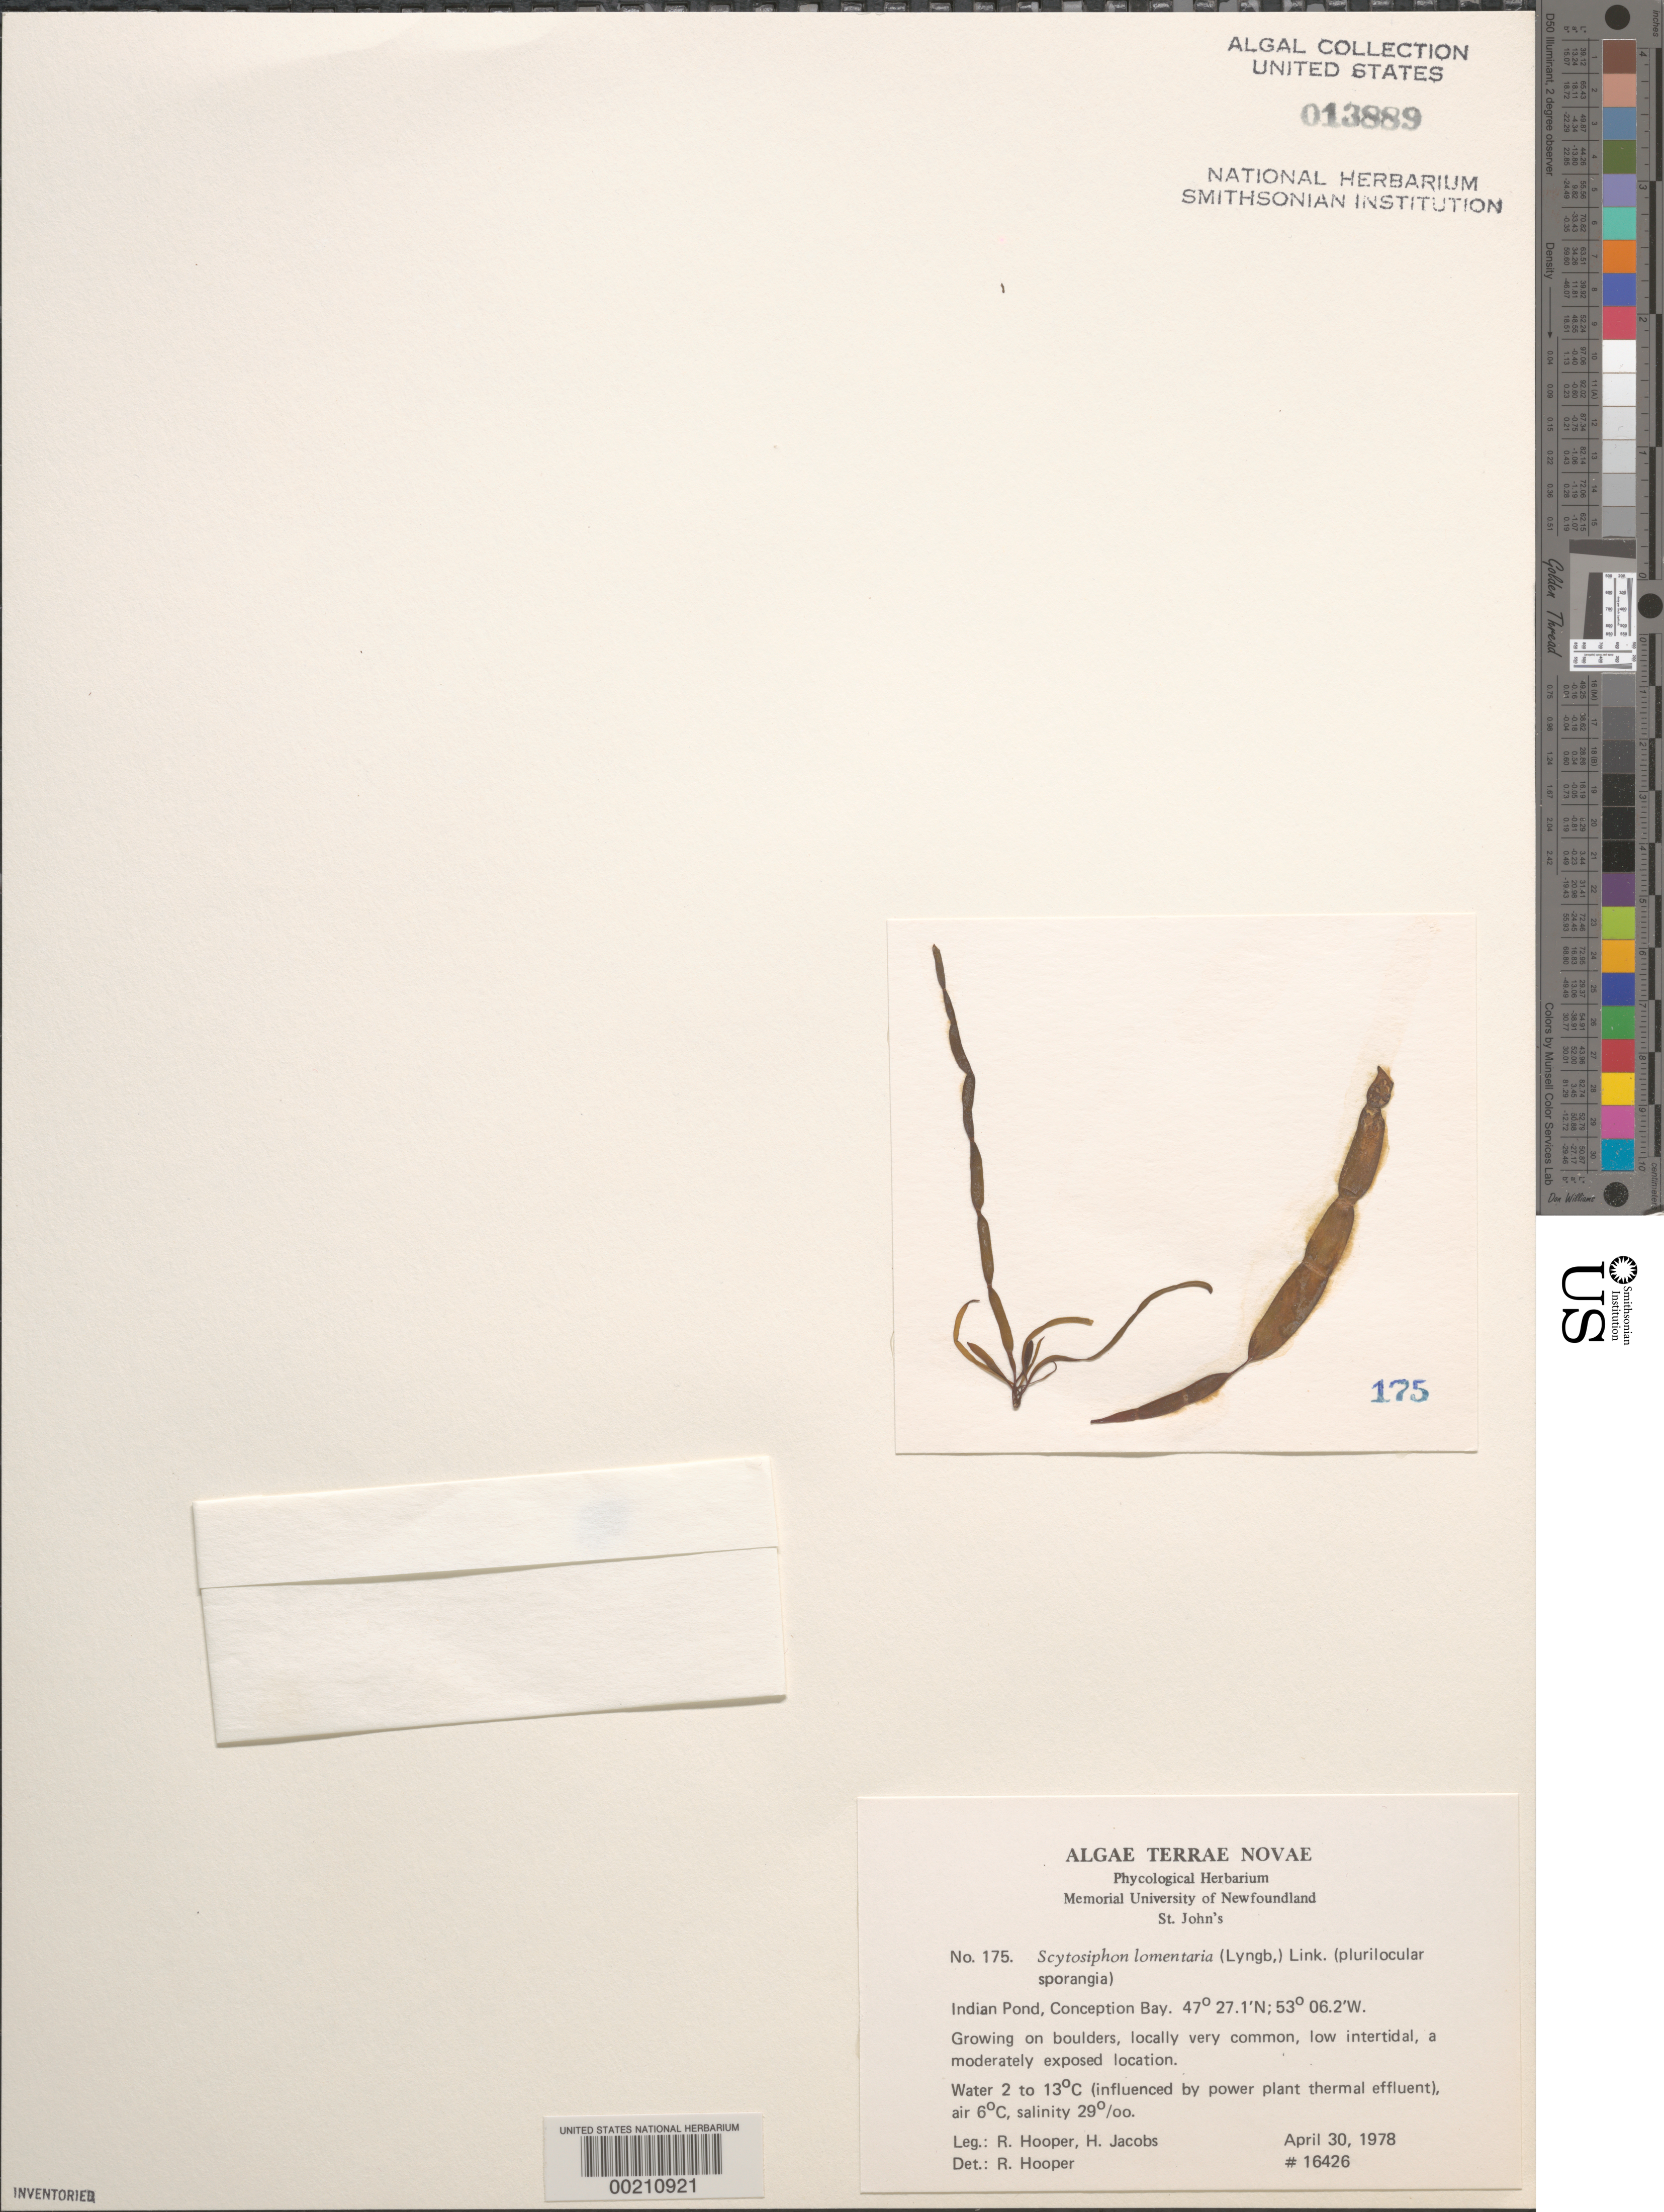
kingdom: Chromista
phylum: Ochrophyta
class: Phaeophyceae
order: Scytosiphonales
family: Scytosiphonaceae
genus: Scytosiphon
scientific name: Scytosiphon lomentaria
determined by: Hooper, R. G.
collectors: R. G. Hooper & H. Jacobs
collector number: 16426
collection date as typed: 30 Apr 1978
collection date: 1978-04-30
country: Canada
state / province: Newfoundland and Labrador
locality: Indian Pond, Conception Bay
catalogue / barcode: US 13889